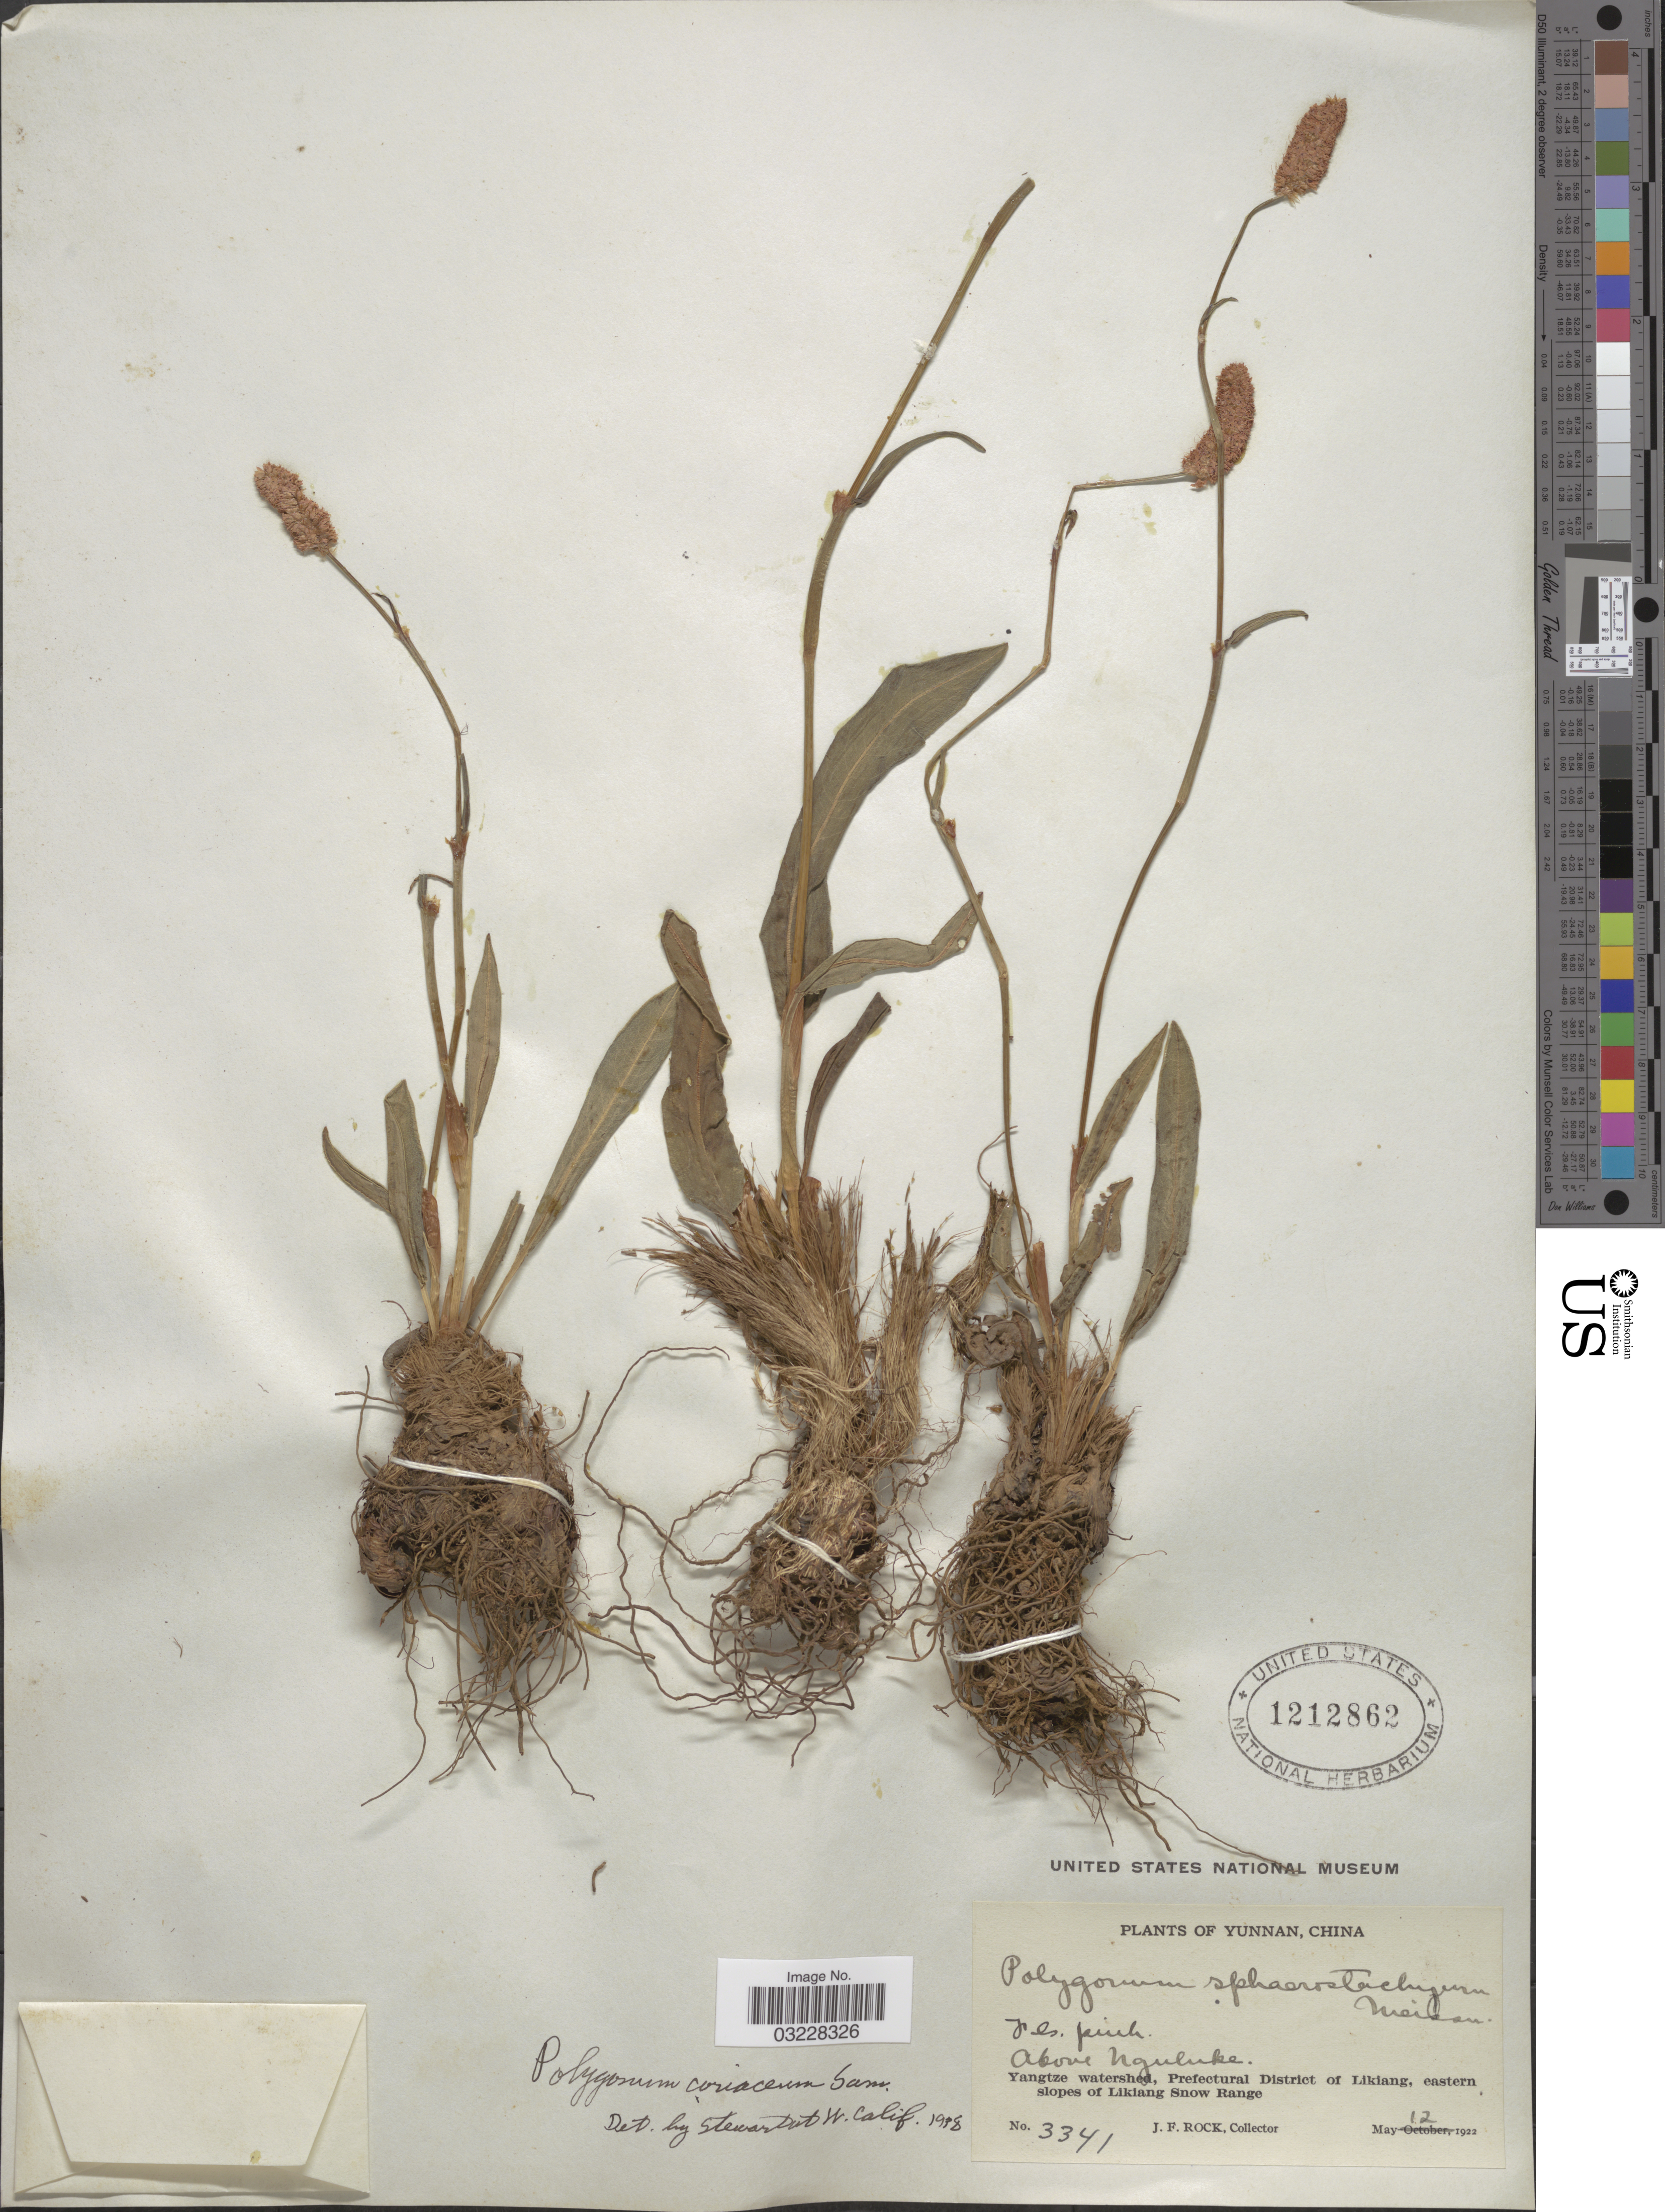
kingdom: Plantae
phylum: Tracheophyta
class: Magnoliopsida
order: Caryophyllales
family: Polygonaceae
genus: Bistorta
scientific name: Bistorta coriacea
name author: (Sam.) Yonek. & H. Ohashi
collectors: J. Rock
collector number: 3341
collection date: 1922-05-12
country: China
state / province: Yunnan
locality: Above Nguluke. Yangtze watershed, Prefectural District of Likiang, eastern slopes of Likiang Snow Range.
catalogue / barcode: US 1212862